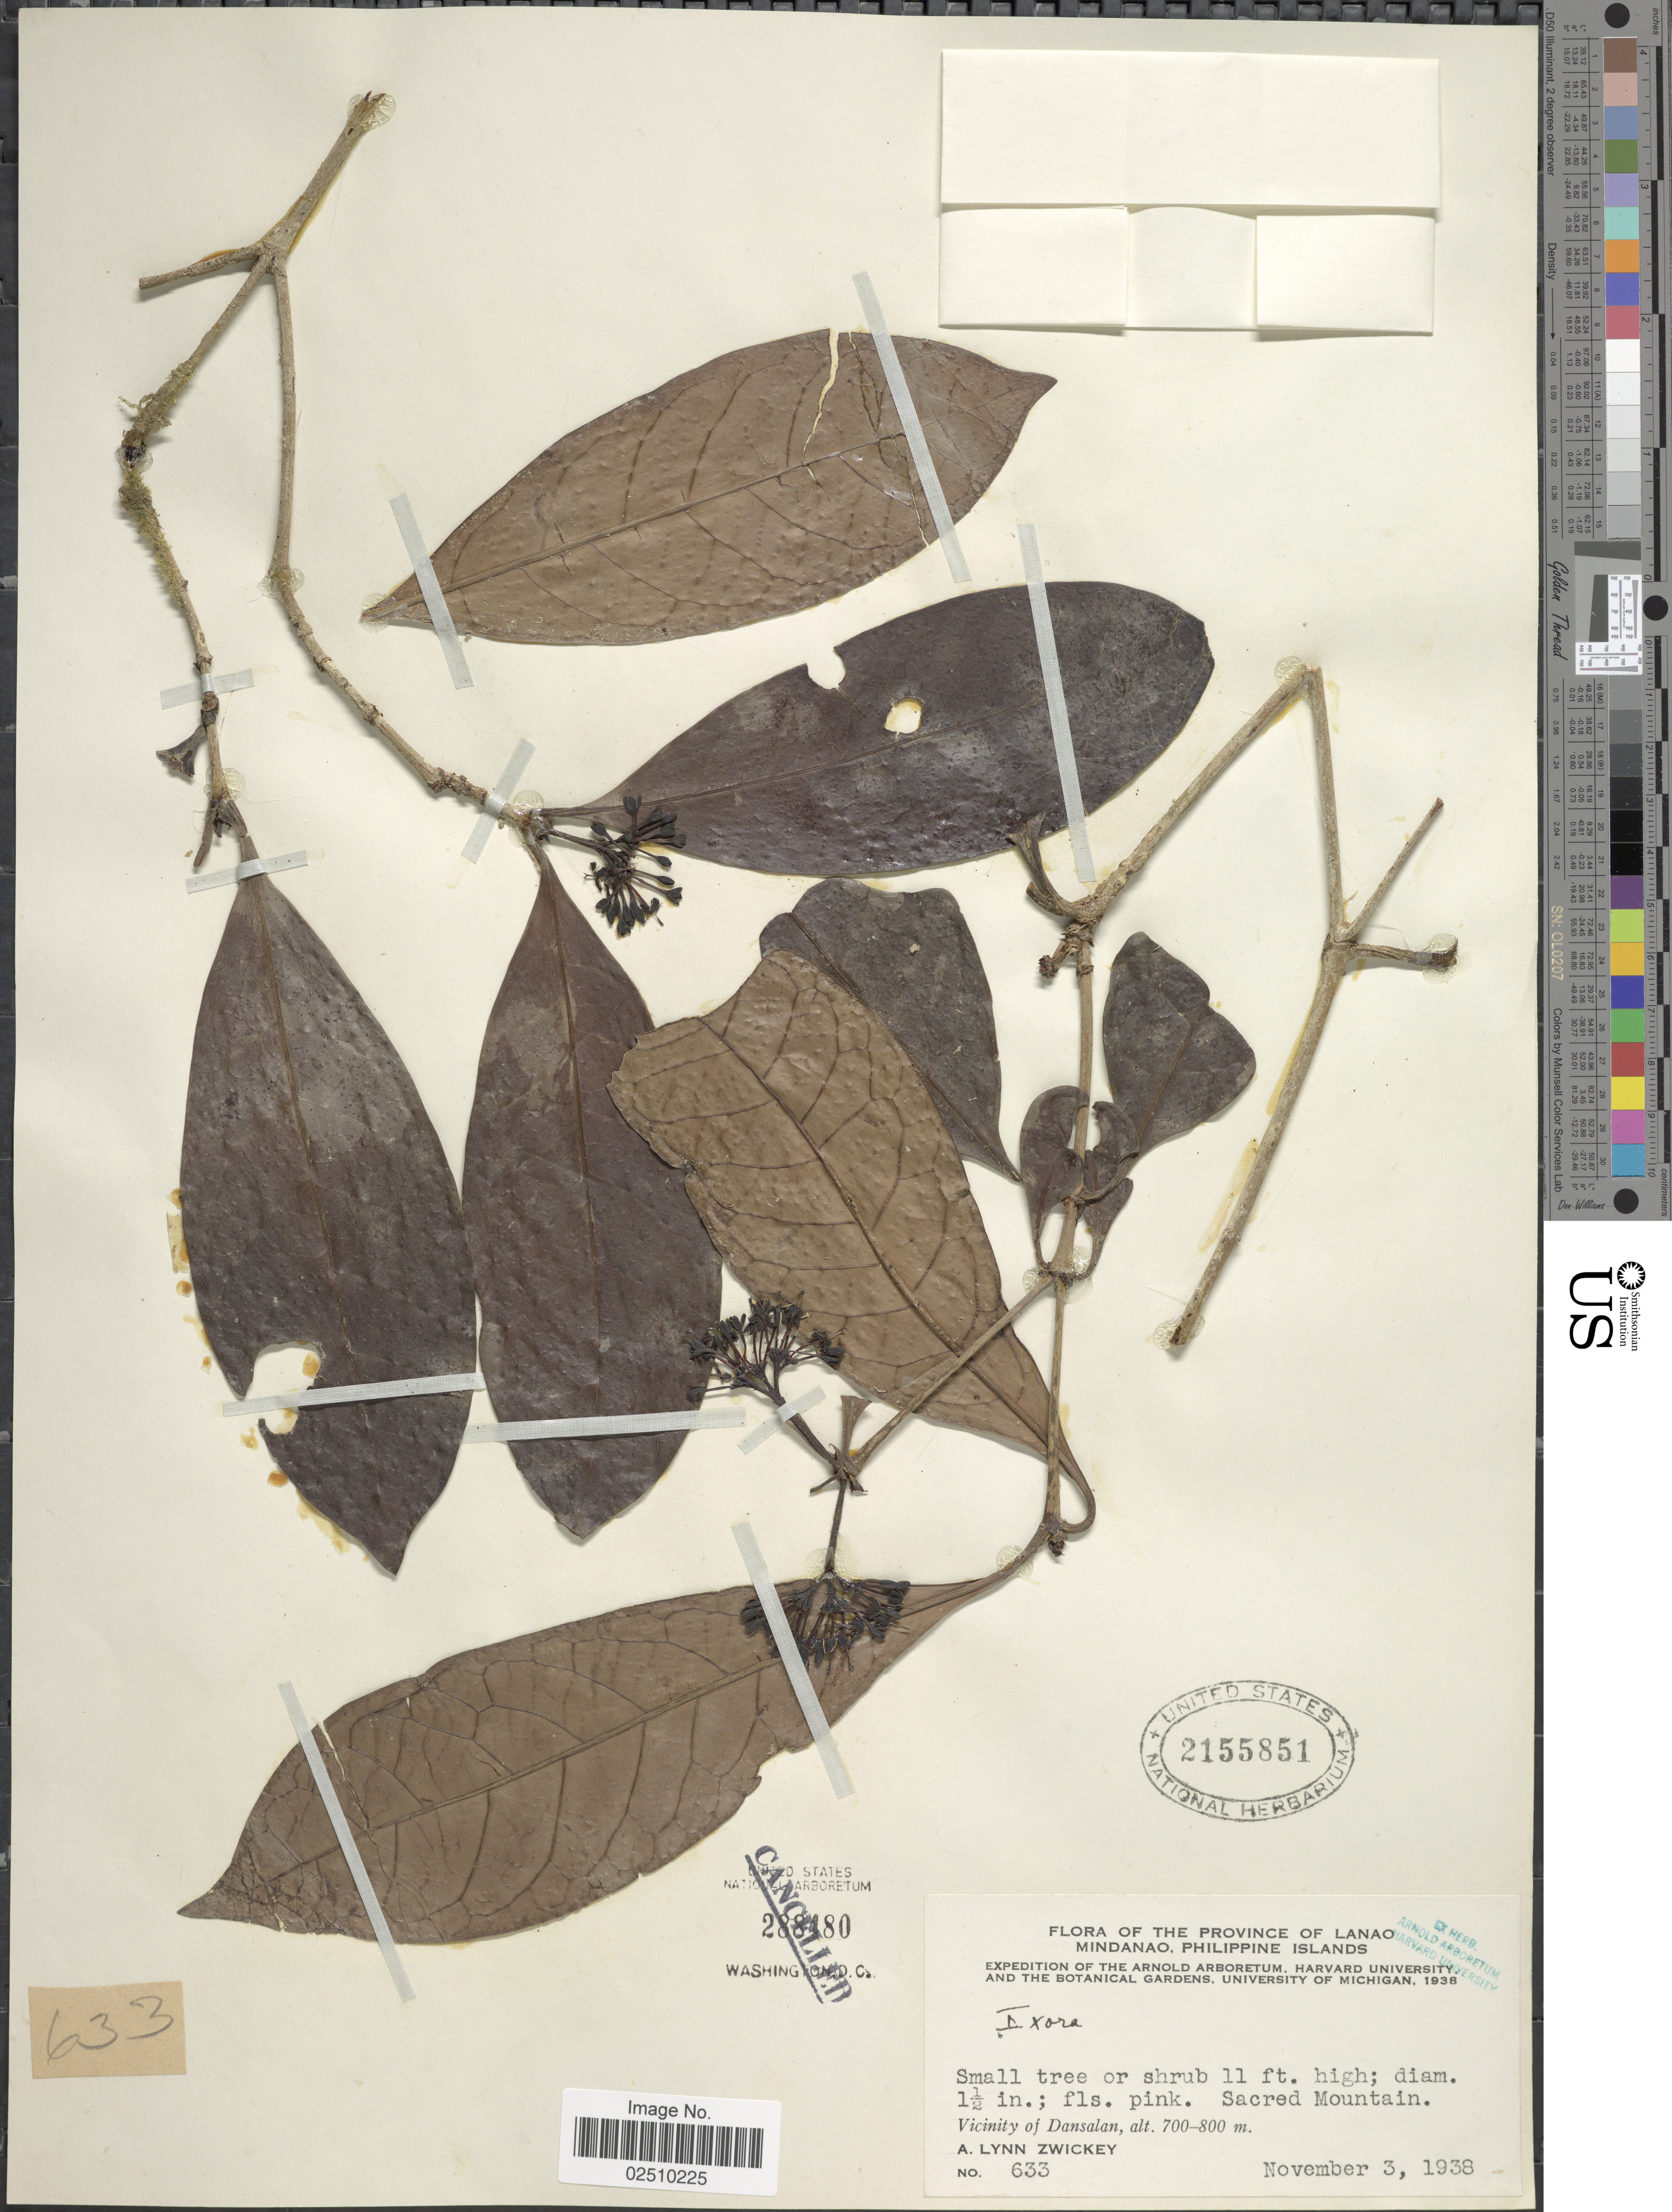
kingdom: Plantae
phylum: Tracheophyta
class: Magnoliopsida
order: Gentianales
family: Rubiaceae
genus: Ixora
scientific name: Ixora sp.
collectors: A. Zwickey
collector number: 633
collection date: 1938-11-03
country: Philippines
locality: Province of Lanao. Mindanao, Philippine Islands. Vicinity of Dansalan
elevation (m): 700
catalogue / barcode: US 2155851